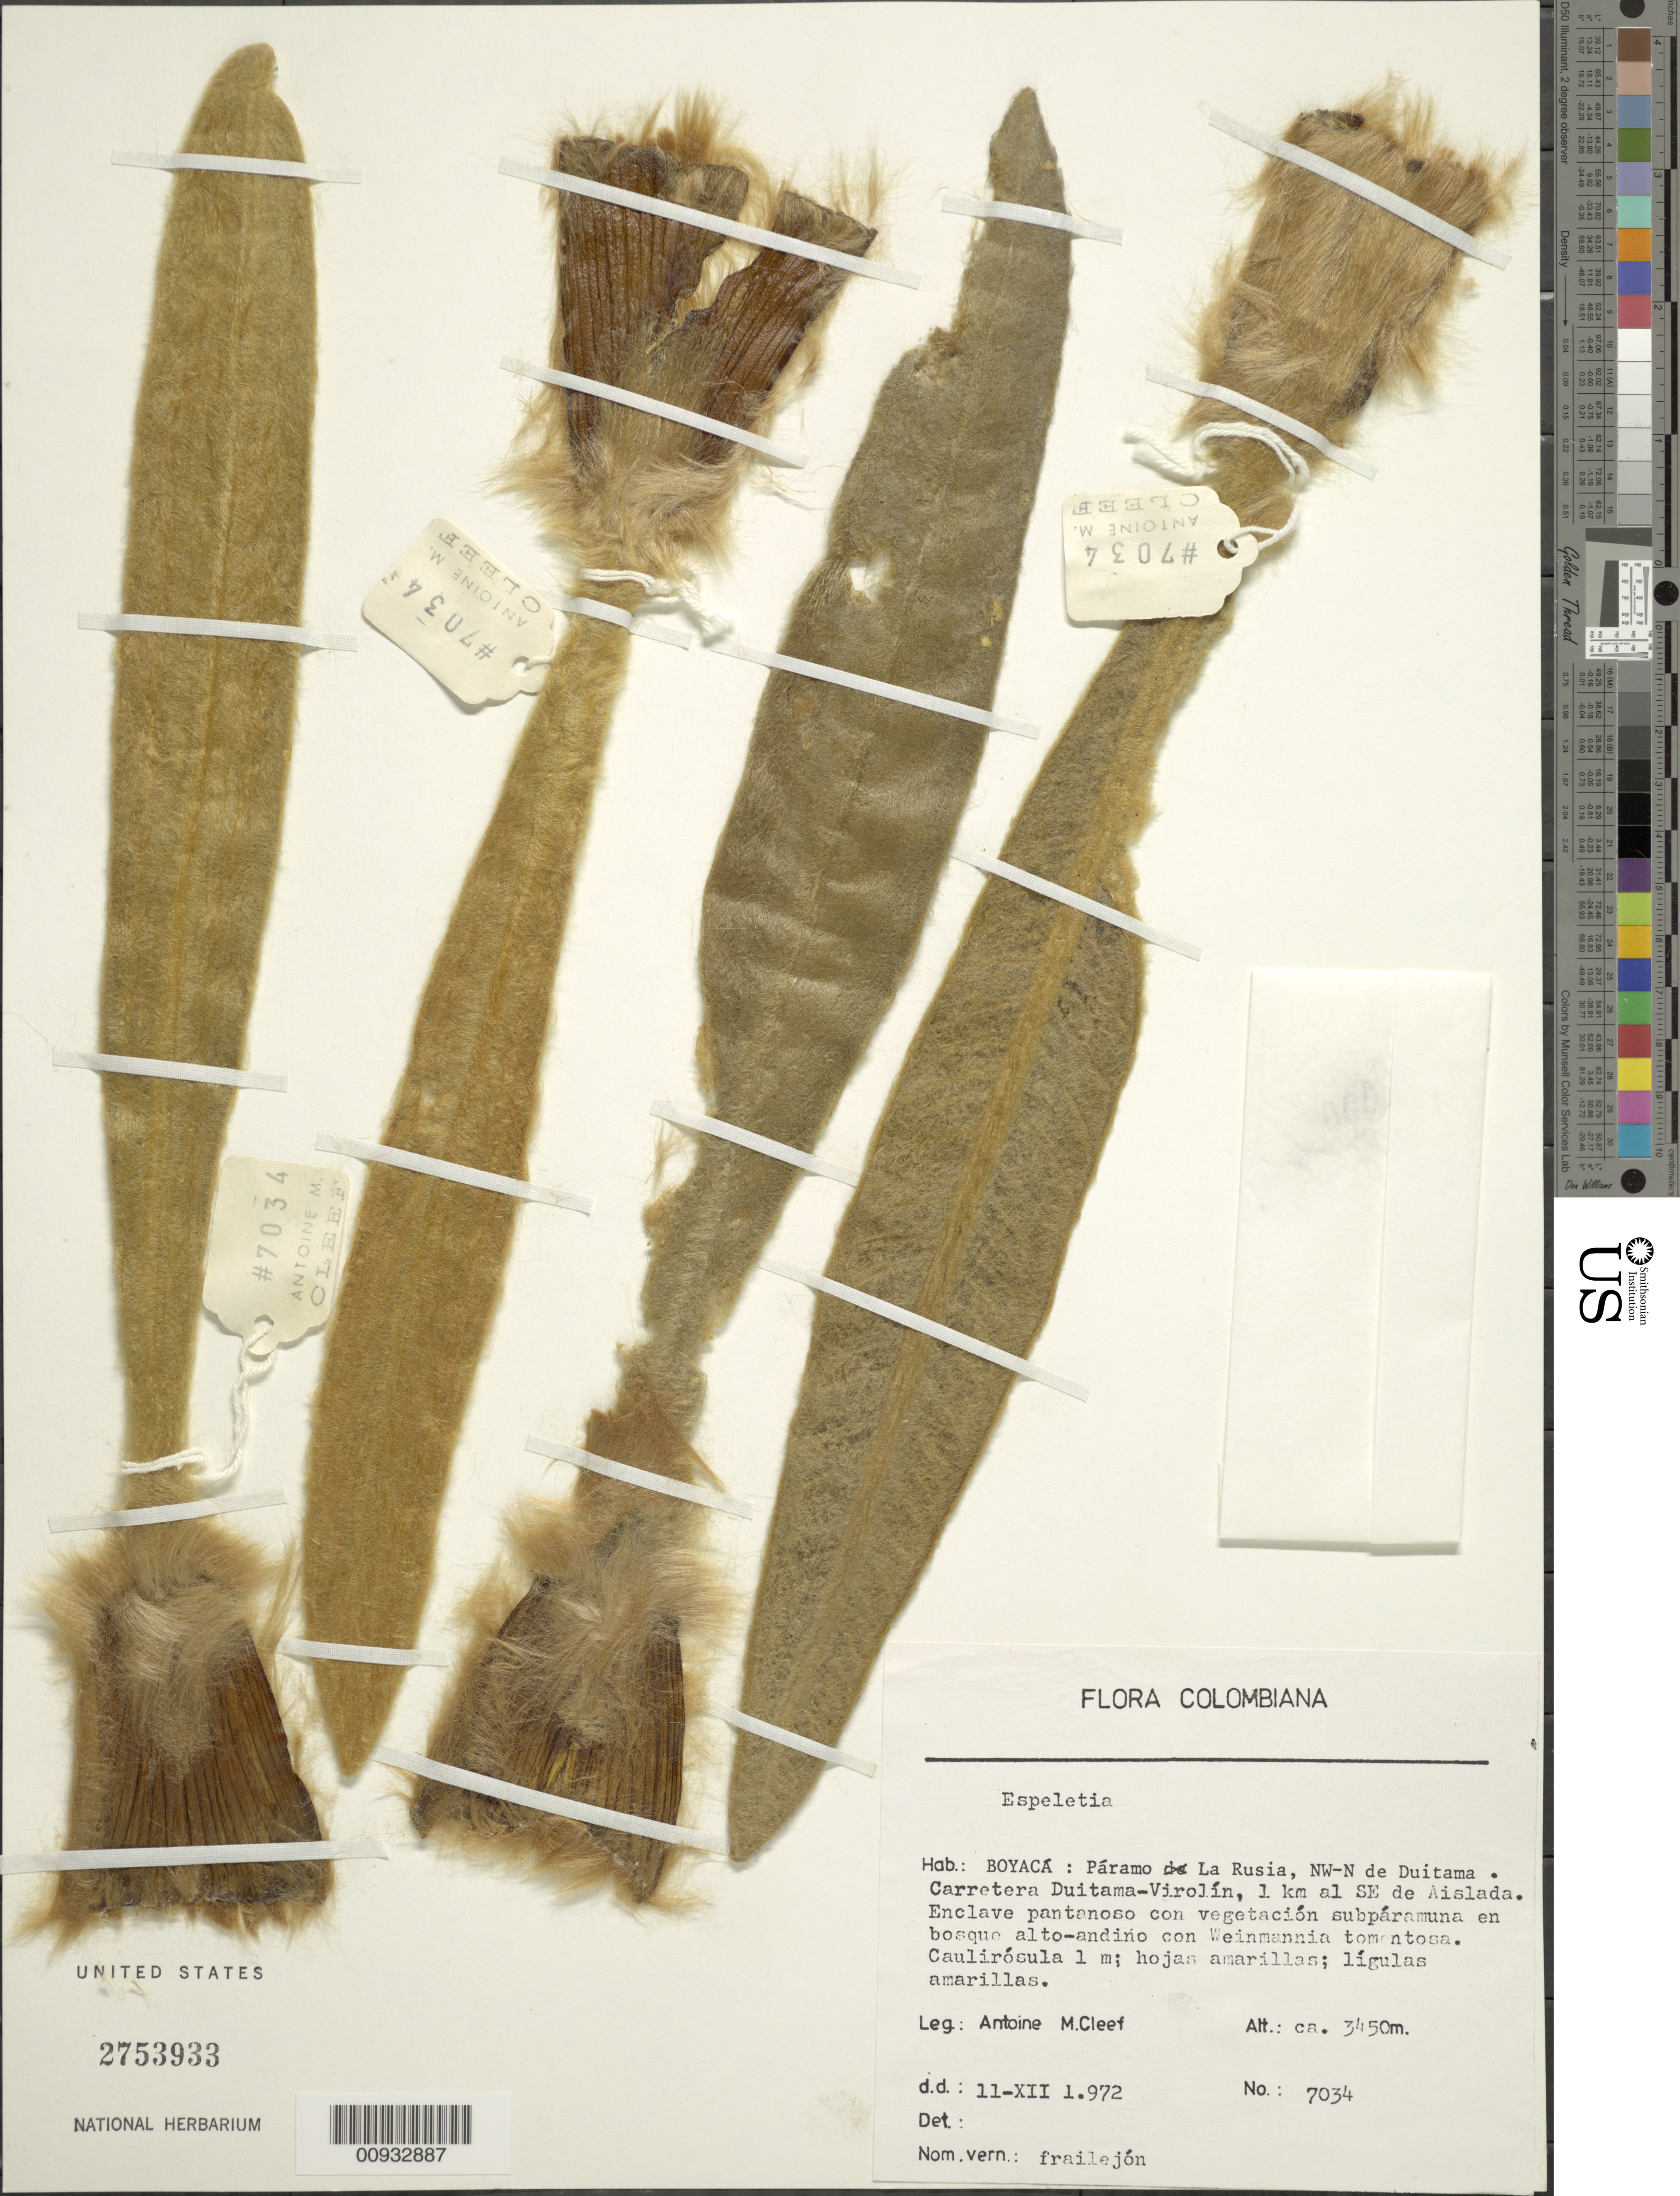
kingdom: Plantae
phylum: Tracheophyta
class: Magnoliopsida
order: Asterales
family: Asteraceae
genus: Espeletia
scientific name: Espeletia murilloi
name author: Cuatrec.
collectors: A. M. Cleef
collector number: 7034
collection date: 1972-12-11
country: Colombia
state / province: Boyacá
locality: Paramo La Rusia, NW-N de Duitama, Carretera Duitama-Virolin, 1 km al SE de Aislada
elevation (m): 3450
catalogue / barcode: US 2753933